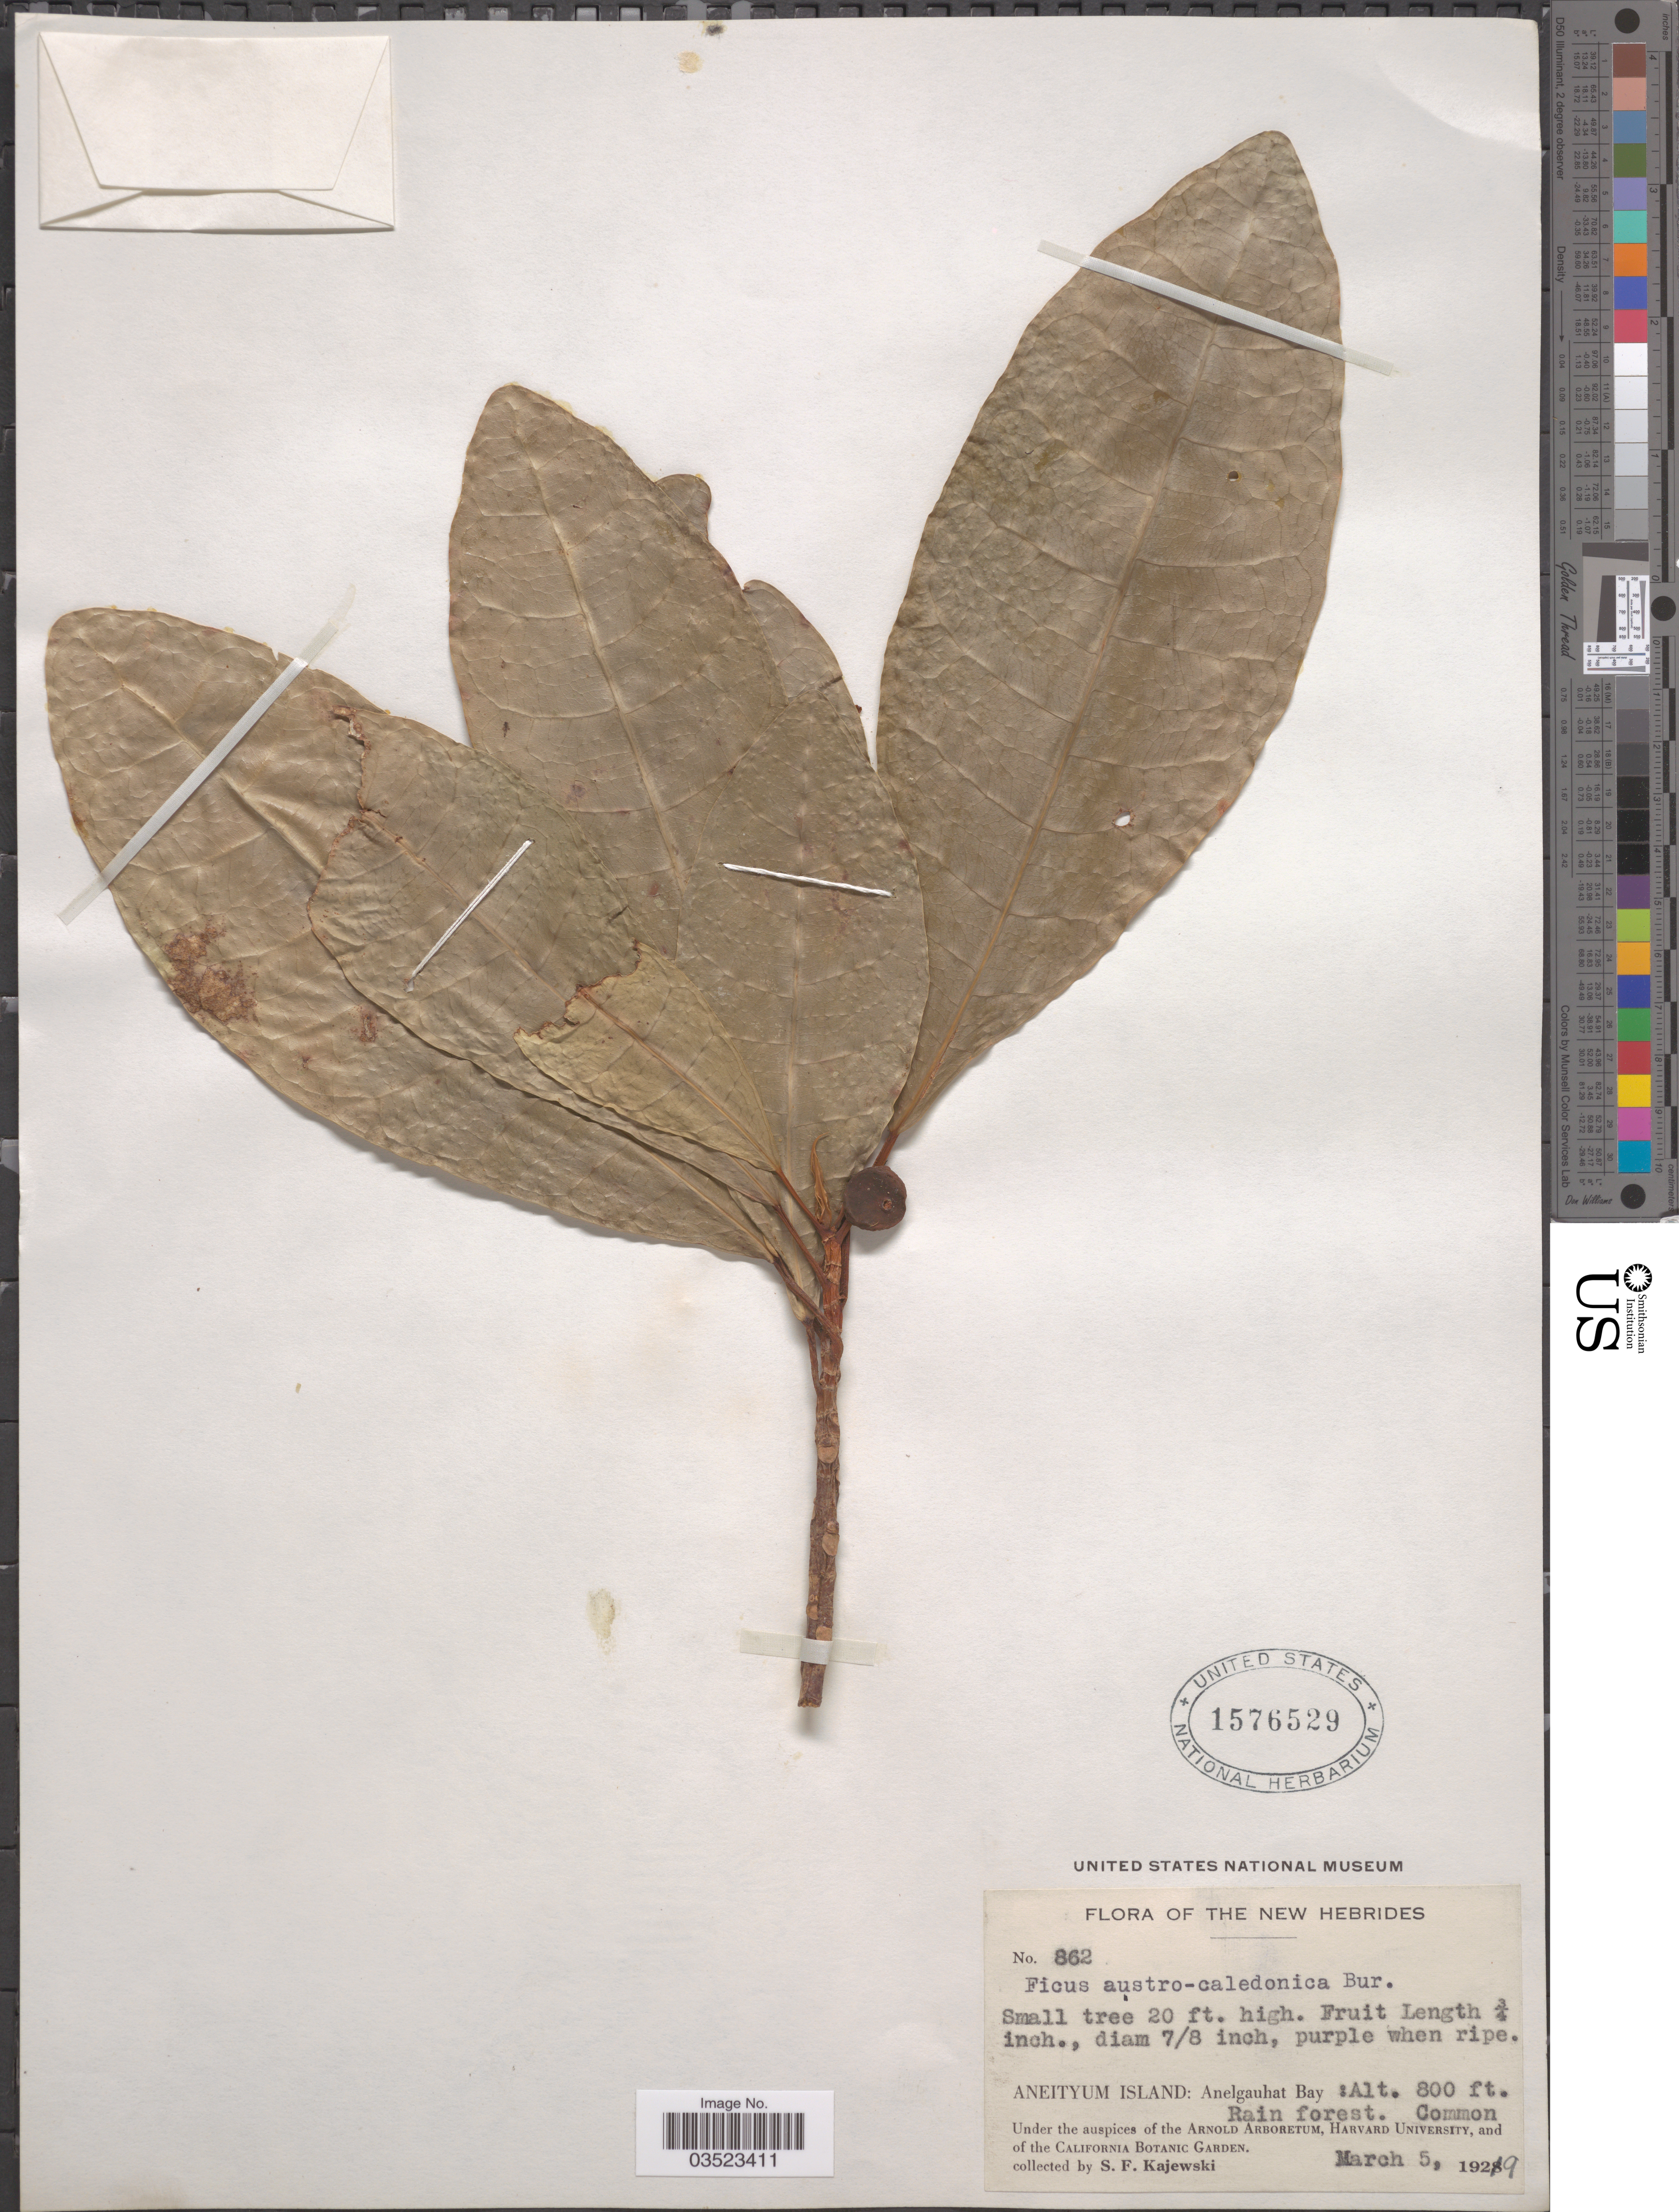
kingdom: Plantae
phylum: Tracheophyta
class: Magnoliopsida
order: Rosales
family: Moraceae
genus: Ficus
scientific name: Ficus austrocaledonica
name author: Bureau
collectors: S. Kajewski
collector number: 862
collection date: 1929-03-05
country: Vanuatu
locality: New Hebrides. Aneityum Island: Anelgauhat Bay.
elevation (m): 244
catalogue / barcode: US 1576529